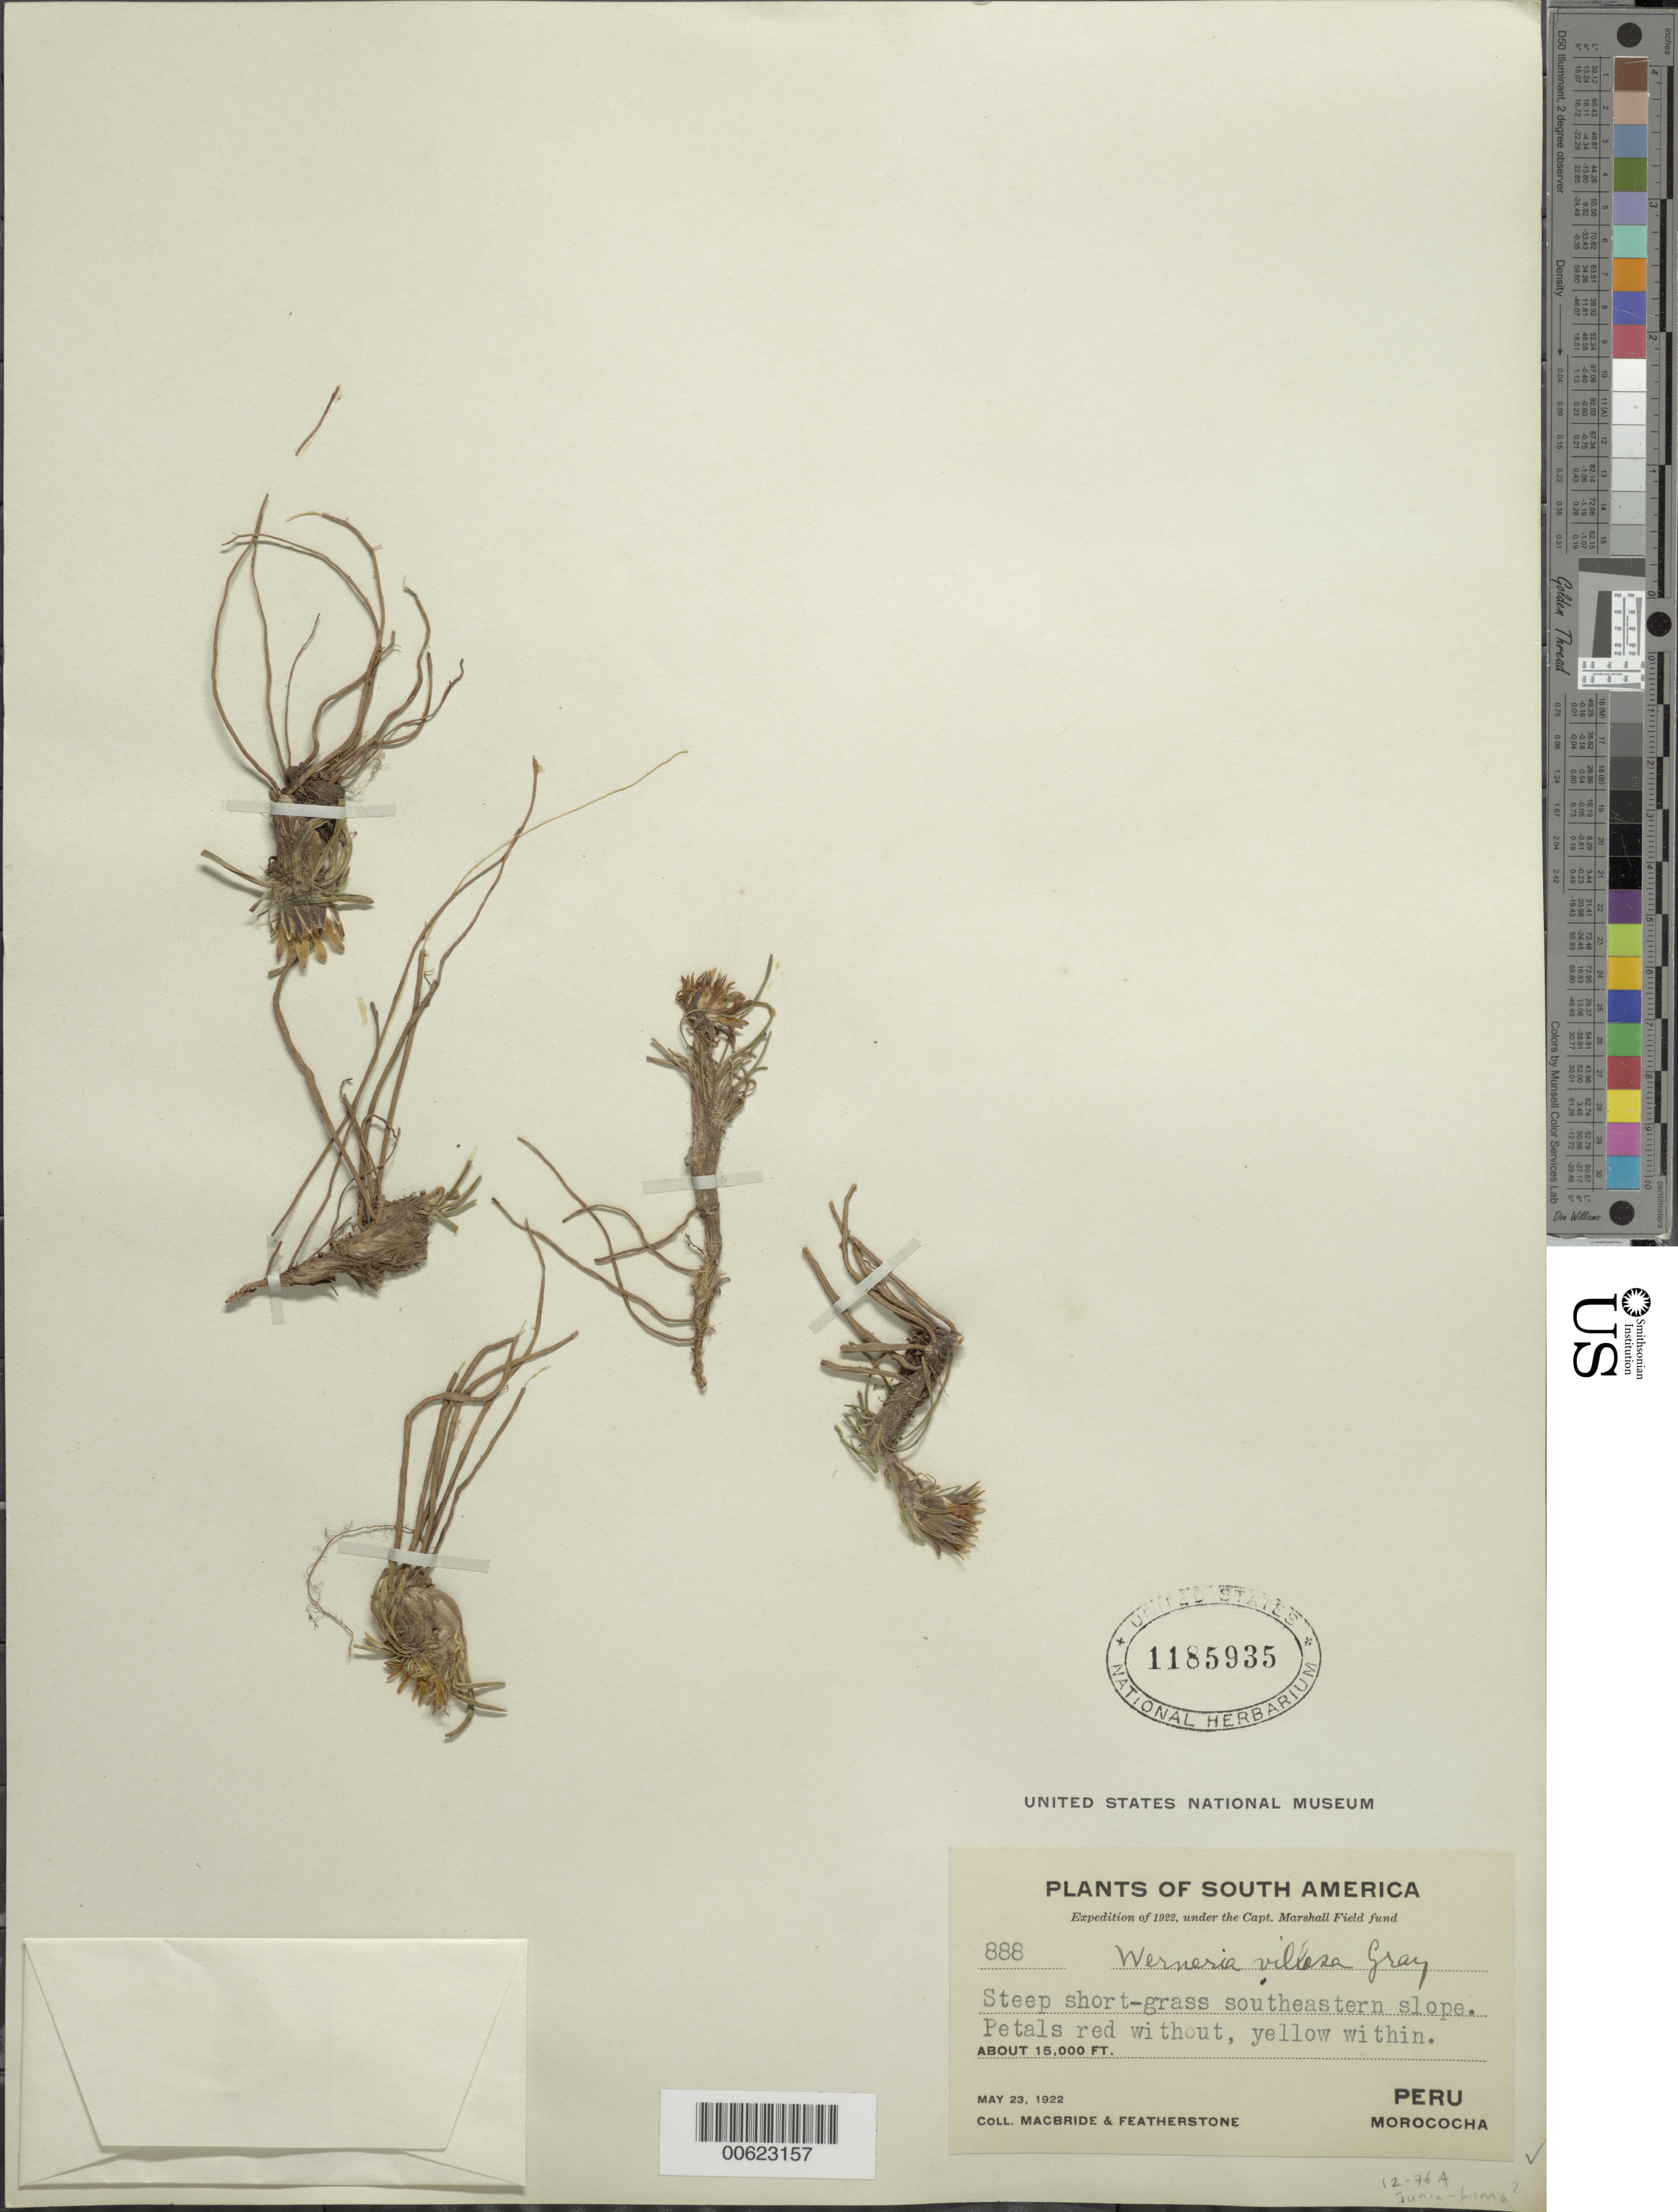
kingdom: Plantae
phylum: Tracheophyta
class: Magnoliopsida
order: Asterales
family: Asteraceae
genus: Werneria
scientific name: Werneria villosa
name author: A. Gray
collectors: J. F. Macbride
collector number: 888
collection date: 1922-05-23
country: Peru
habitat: Steep short-grass SE slope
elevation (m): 4572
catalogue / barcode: US 1185935